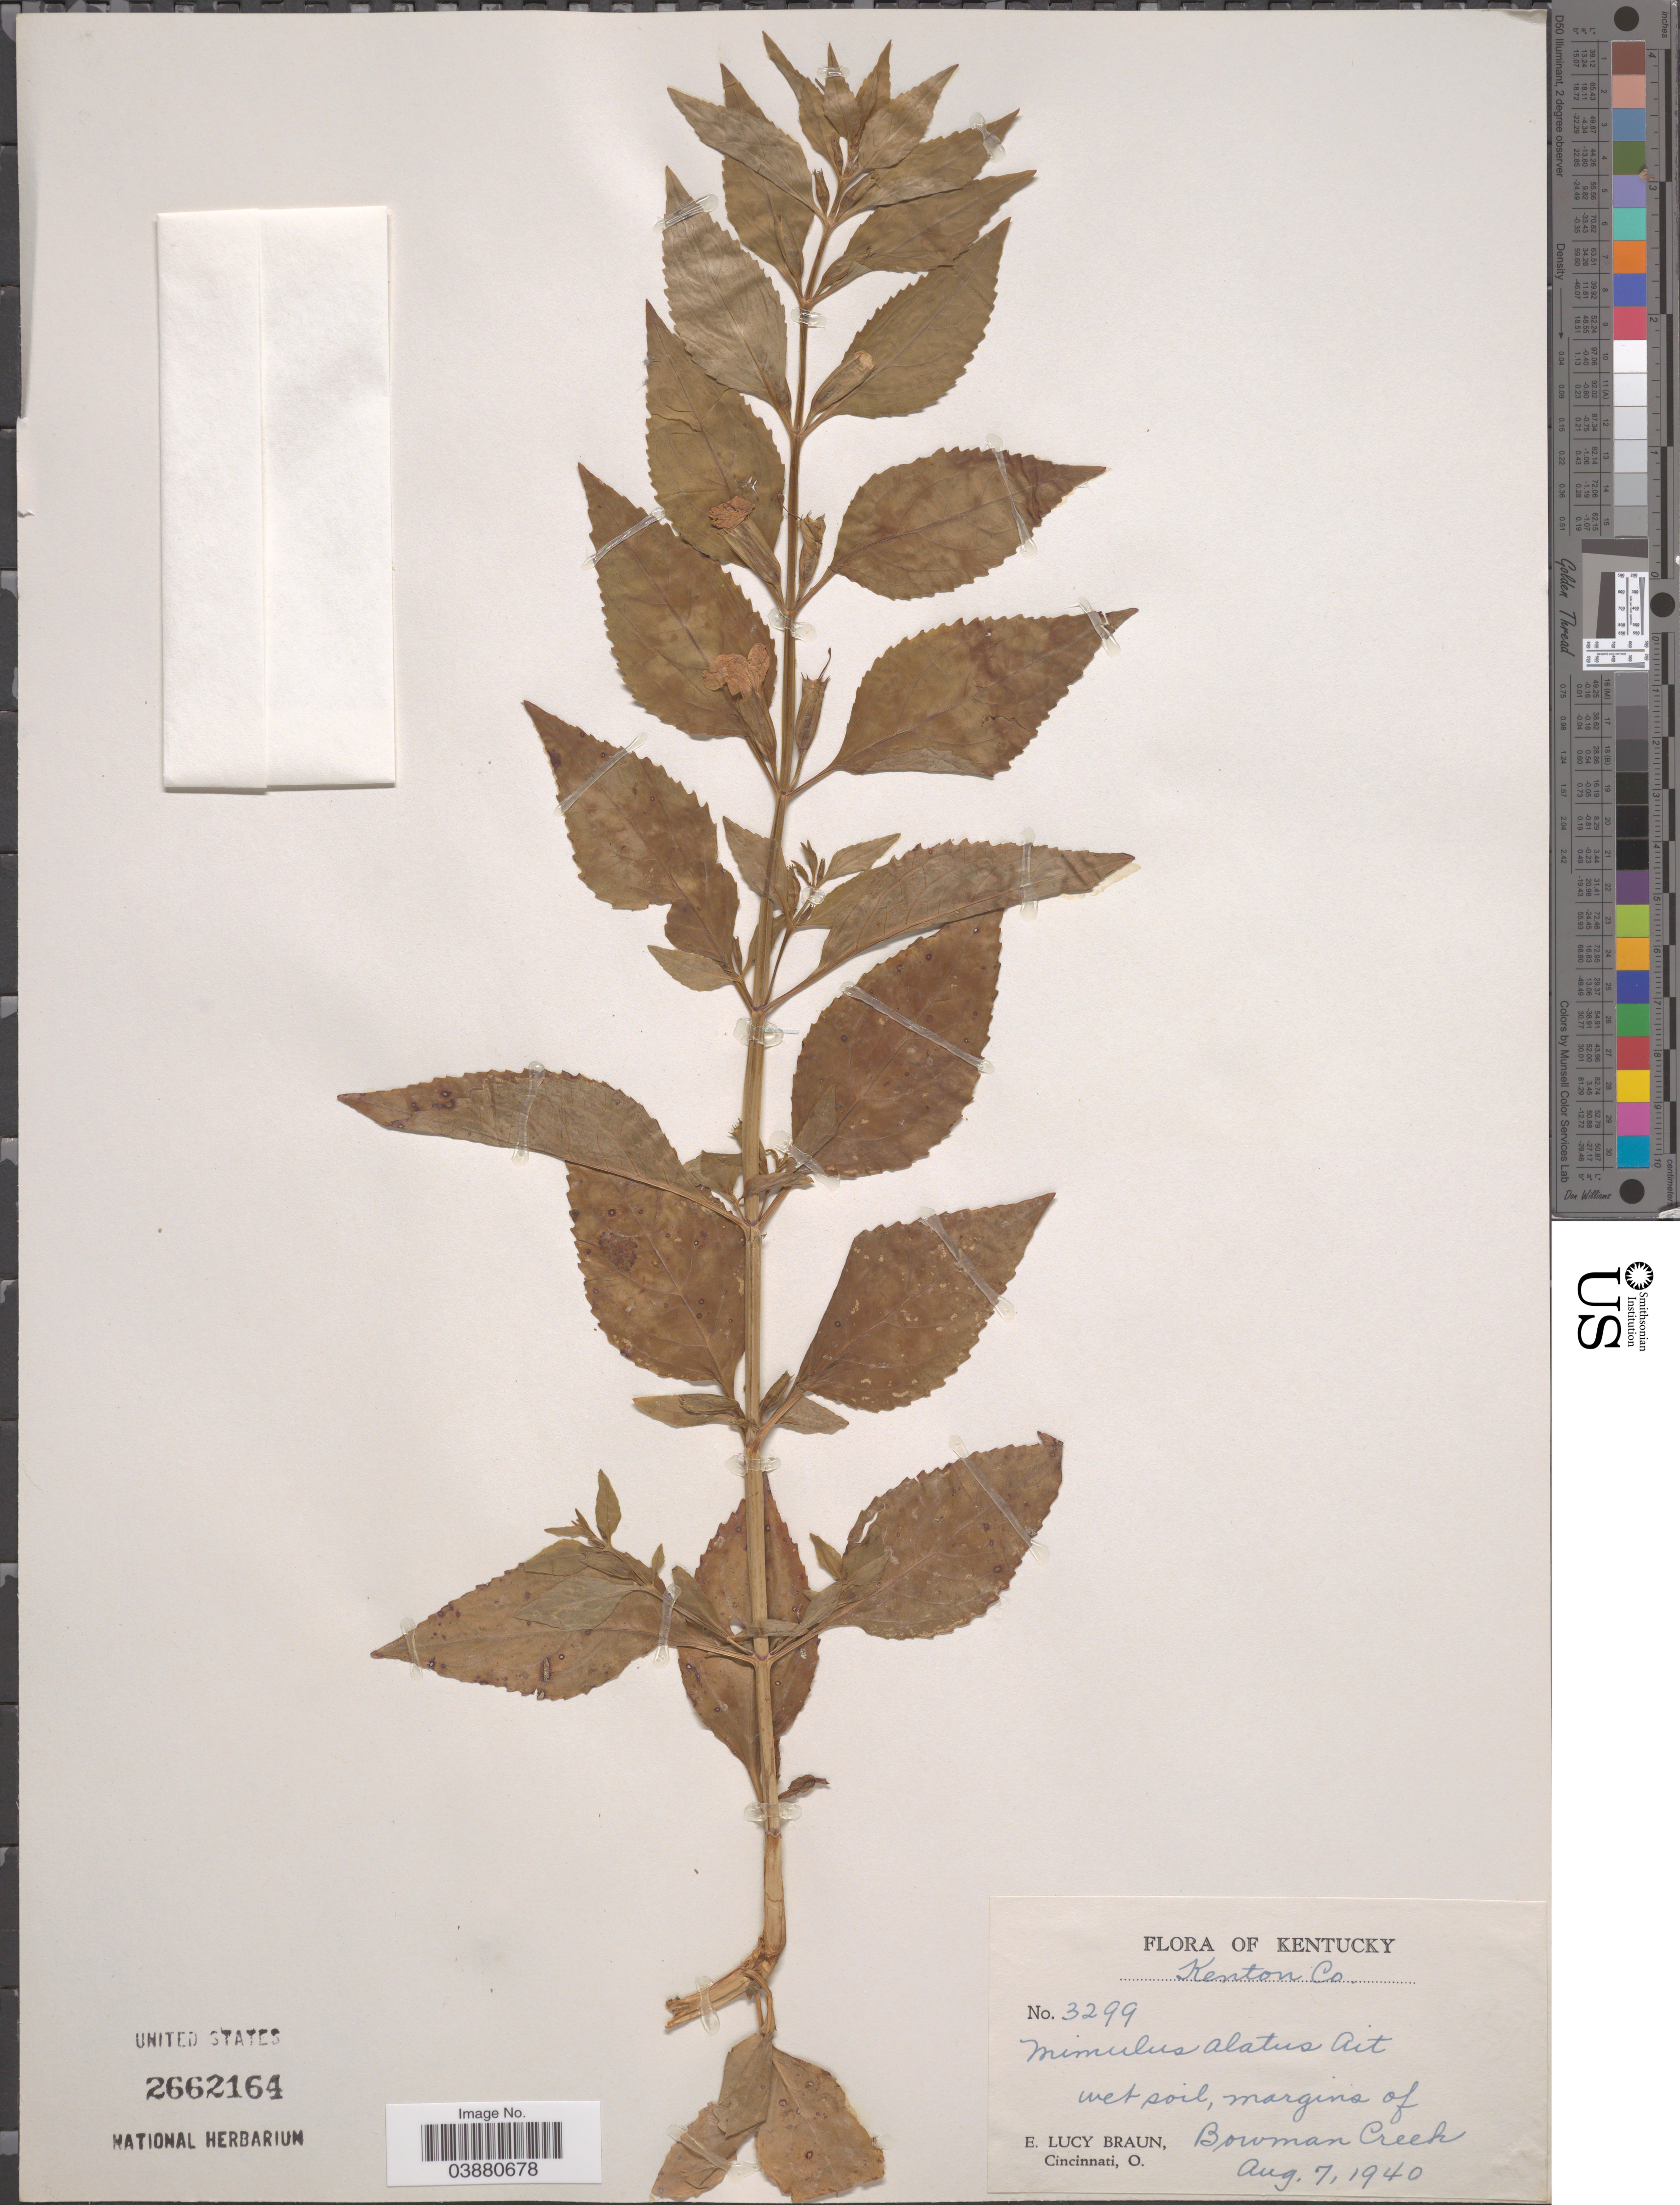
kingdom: Plantae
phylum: Tracheophyta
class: Magnoliopsida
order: Lamiales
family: Phrymaceae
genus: Mimulus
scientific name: Mimulus alatus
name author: Aiton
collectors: E. L. Braun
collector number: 3299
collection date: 1940-08-07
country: United States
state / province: Kentucky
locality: Kenton Co. Wet soil, margins of Bowman Creek.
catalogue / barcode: US 2662164